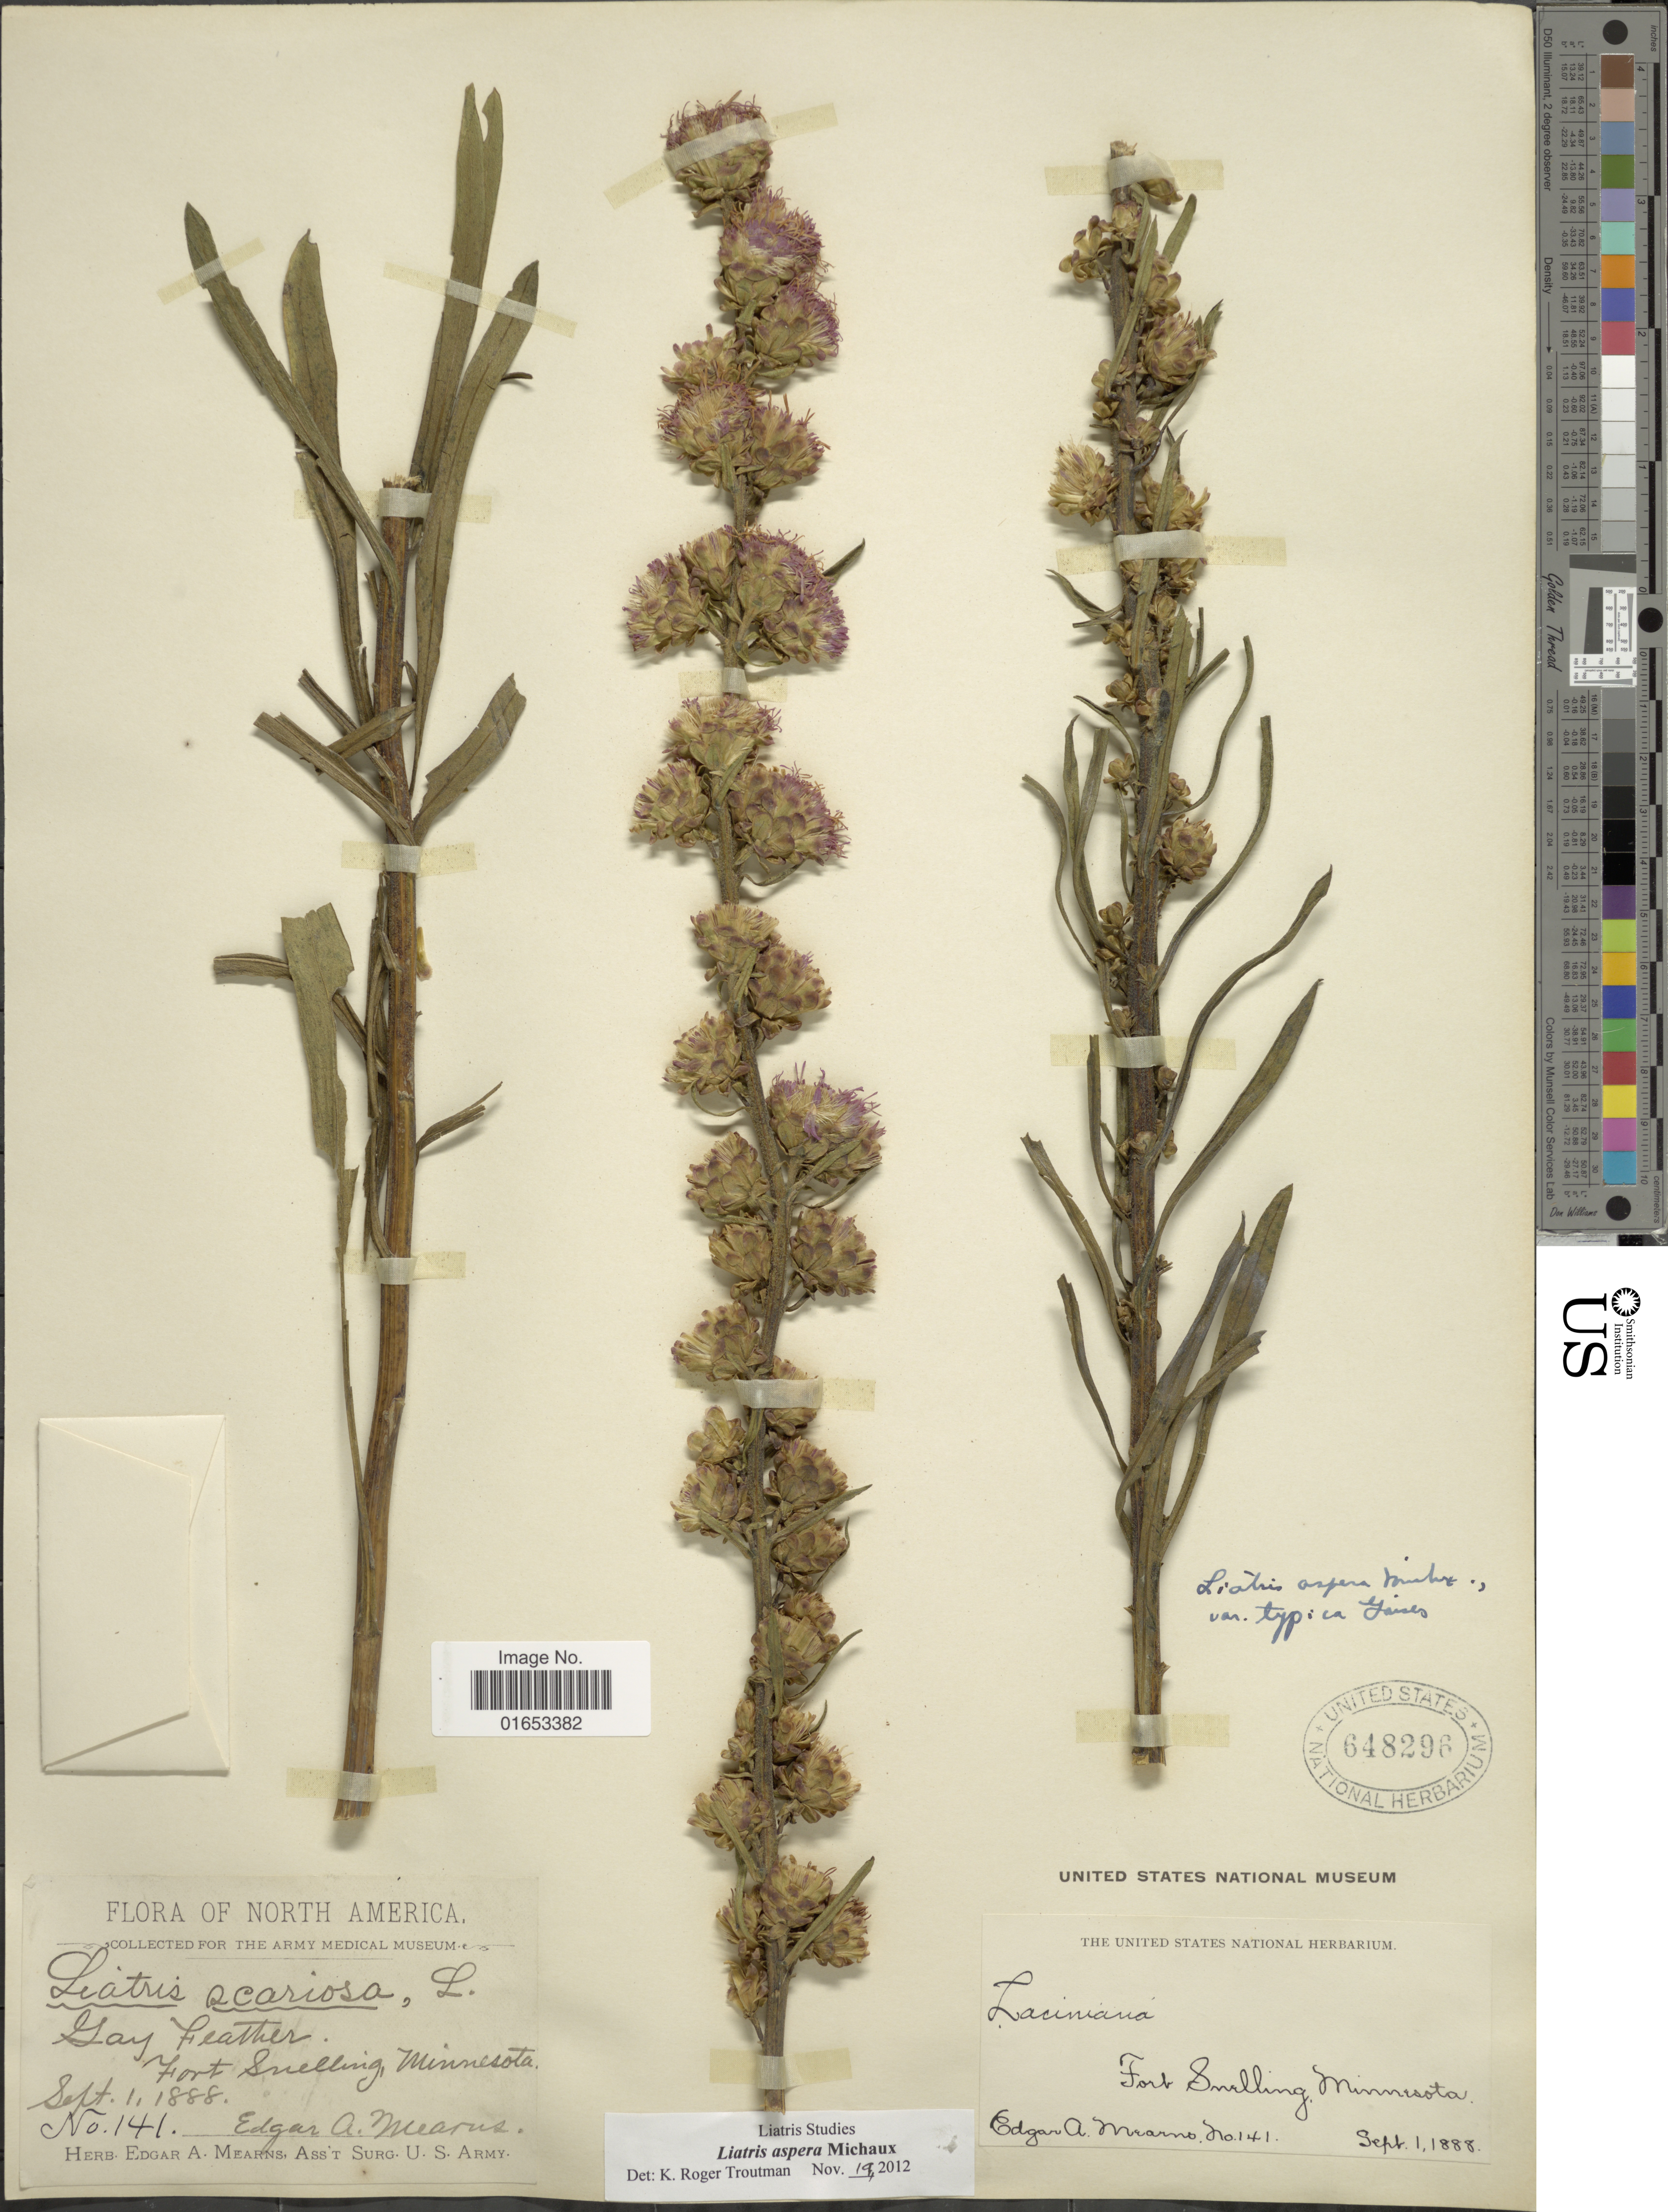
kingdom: Plantae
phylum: Tracheophyta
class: Magnoliopsida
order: Asterales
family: Asteraceae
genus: Liatris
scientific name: Liatris aspera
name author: Michx.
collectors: E. A. Mearns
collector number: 141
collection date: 1888-09-01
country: United States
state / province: Minnesota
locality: Gay Feather, Fort Snelling, North America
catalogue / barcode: US 648296